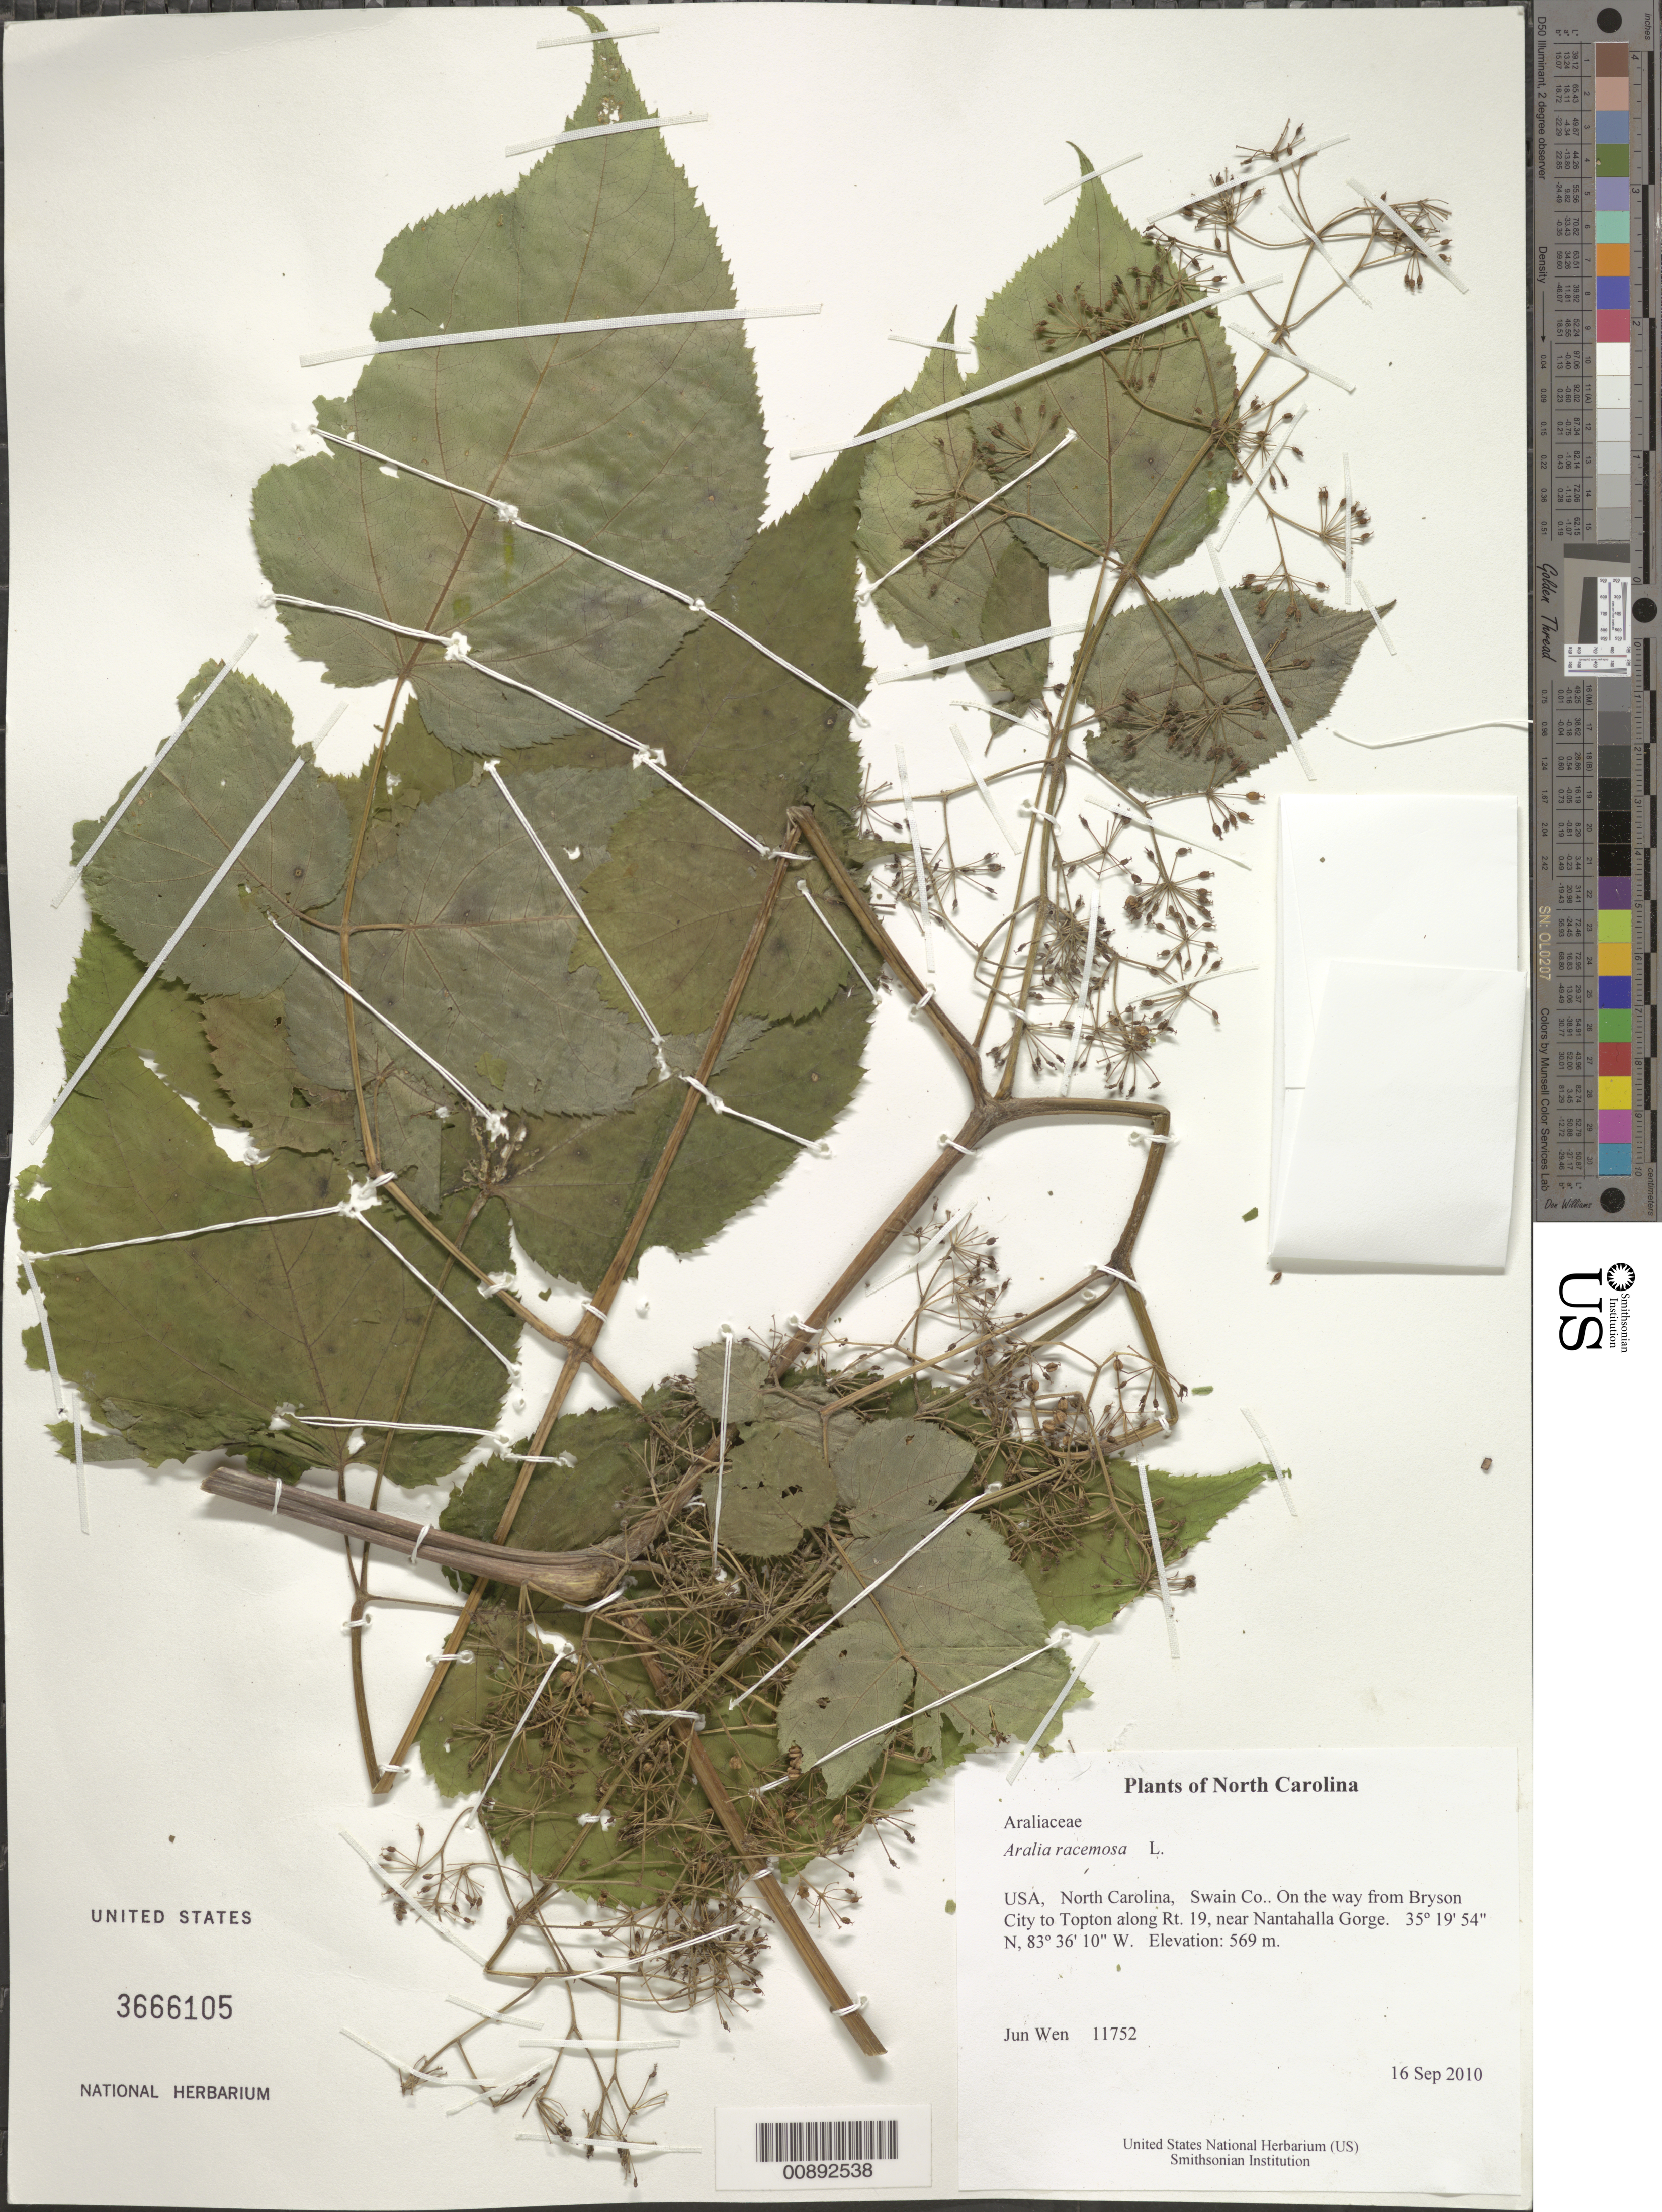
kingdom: Plantae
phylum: Tracheophyta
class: Magnoliopsida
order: Apiales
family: Araliaceae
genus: Aralia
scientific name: Aralia racemosa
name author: L.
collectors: J. Wen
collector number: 11752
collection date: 2010-09-16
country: United States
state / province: North Carolina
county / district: Swain Co.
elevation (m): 569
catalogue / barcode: US 3666105